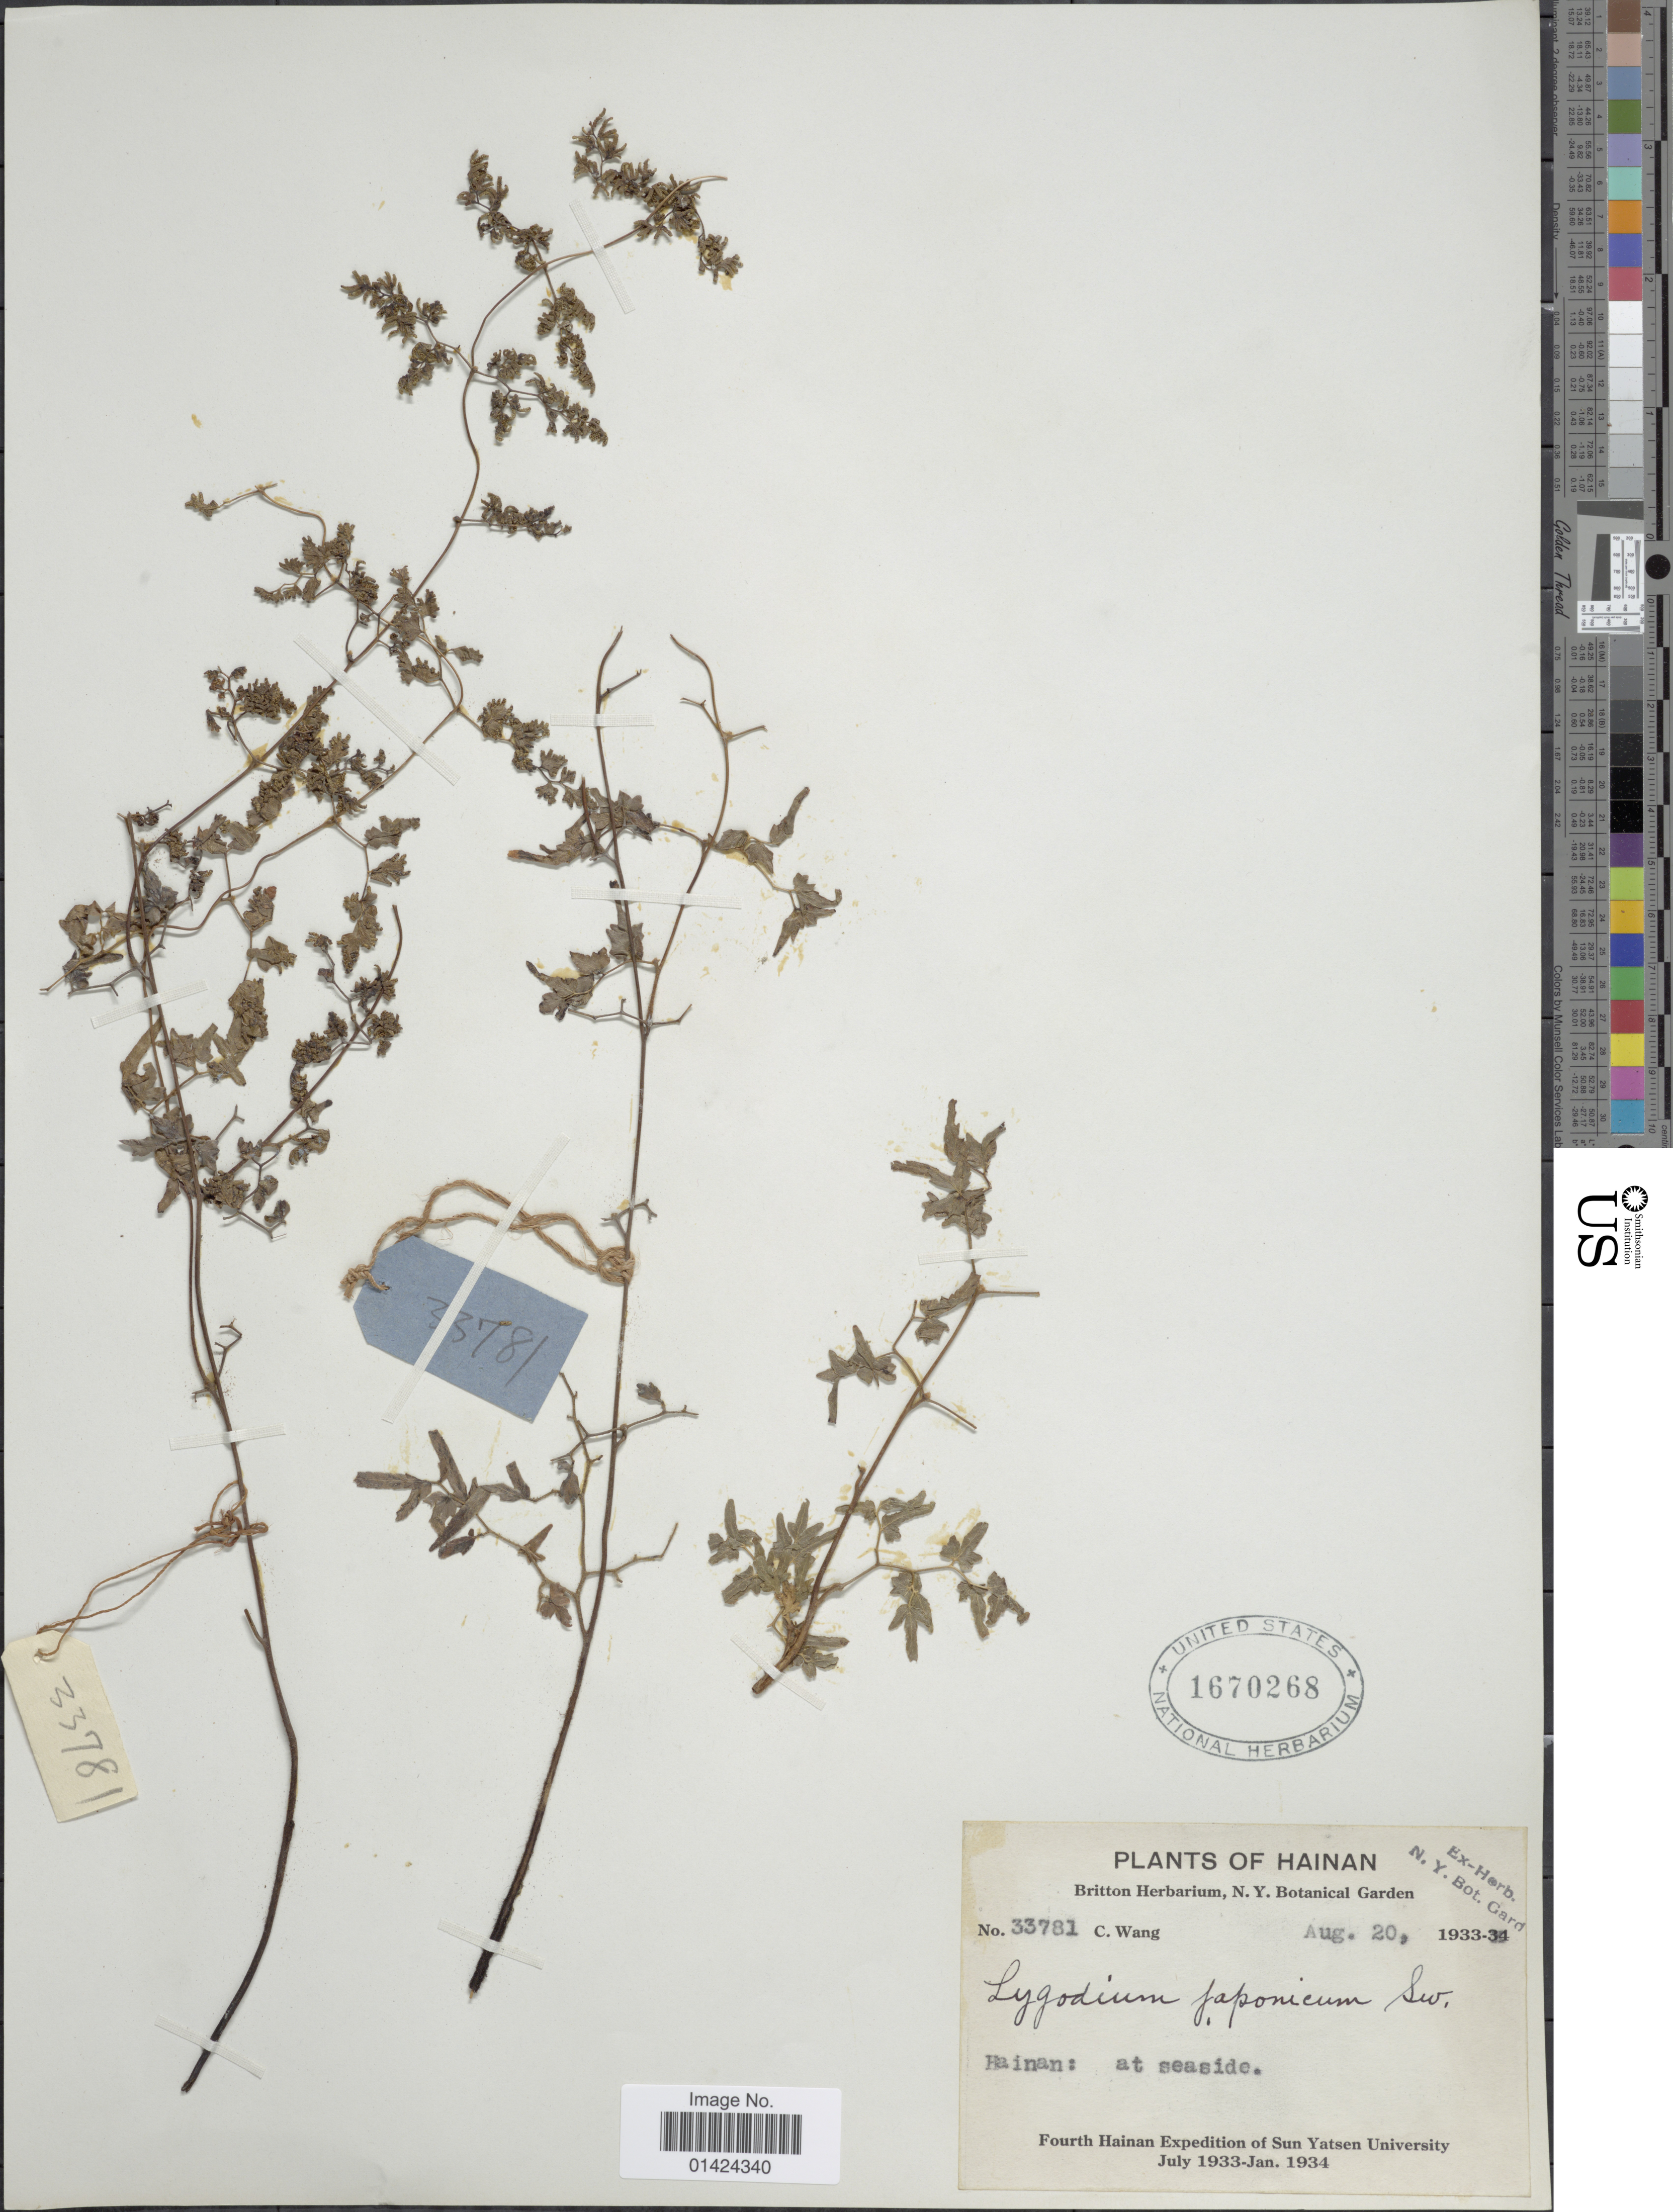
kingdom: Plantae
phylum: Tracheophyta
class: Polypodiopsida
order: Schizaeales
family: Lygodiaceae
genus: Lygodium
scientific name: Lygodium japonicum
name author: (Thunb.) Sw.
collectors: C. Wang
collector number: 33781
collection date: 1933-08-20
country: China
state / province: Hainan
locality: At seaside.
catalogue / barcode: US 1670268